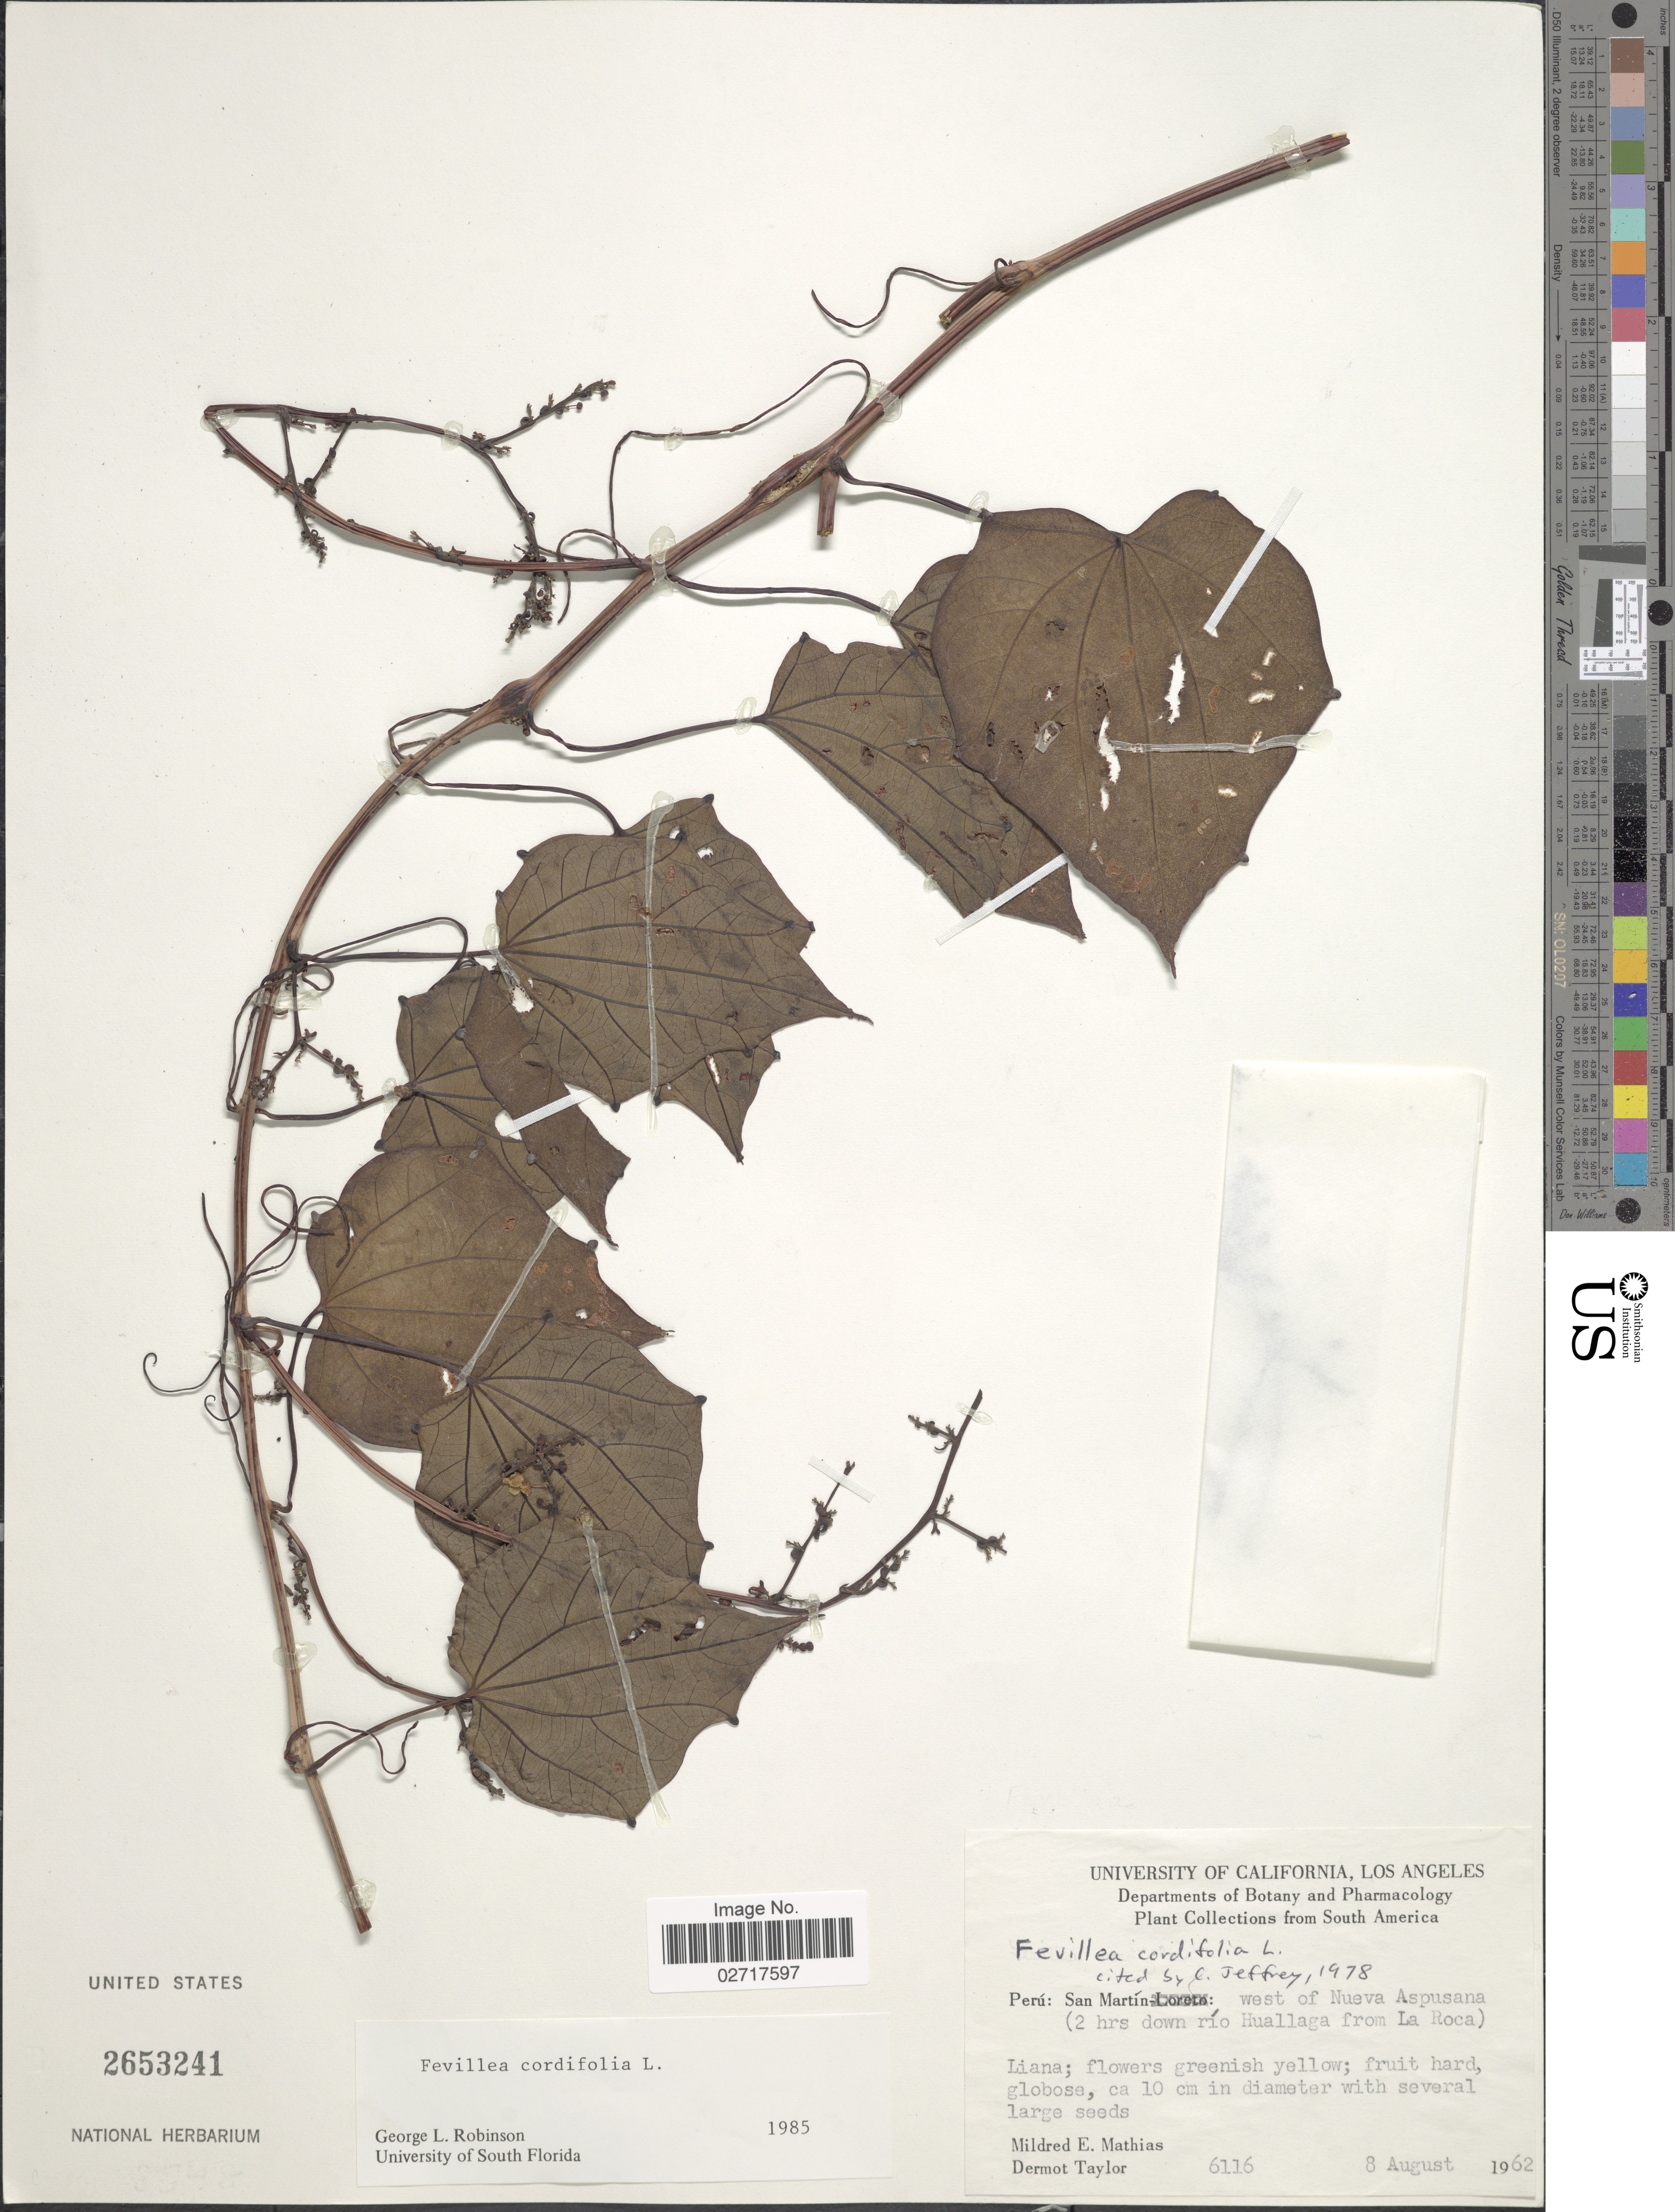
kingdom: Plantae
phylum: Tracheophyta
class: Magnoliopsida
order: Cucurbitales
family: Cucurbitaceae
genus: Fevillea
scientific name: Fevillea cordifolia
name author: L.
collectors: M. E. Mathias & D. Taylor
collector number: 6116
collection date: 1962-08-08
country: Peru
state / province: San Martín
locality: West of Nueva Aspusana (2 hrs down rio Huallaga from La Roca)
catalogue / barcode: US 2653241